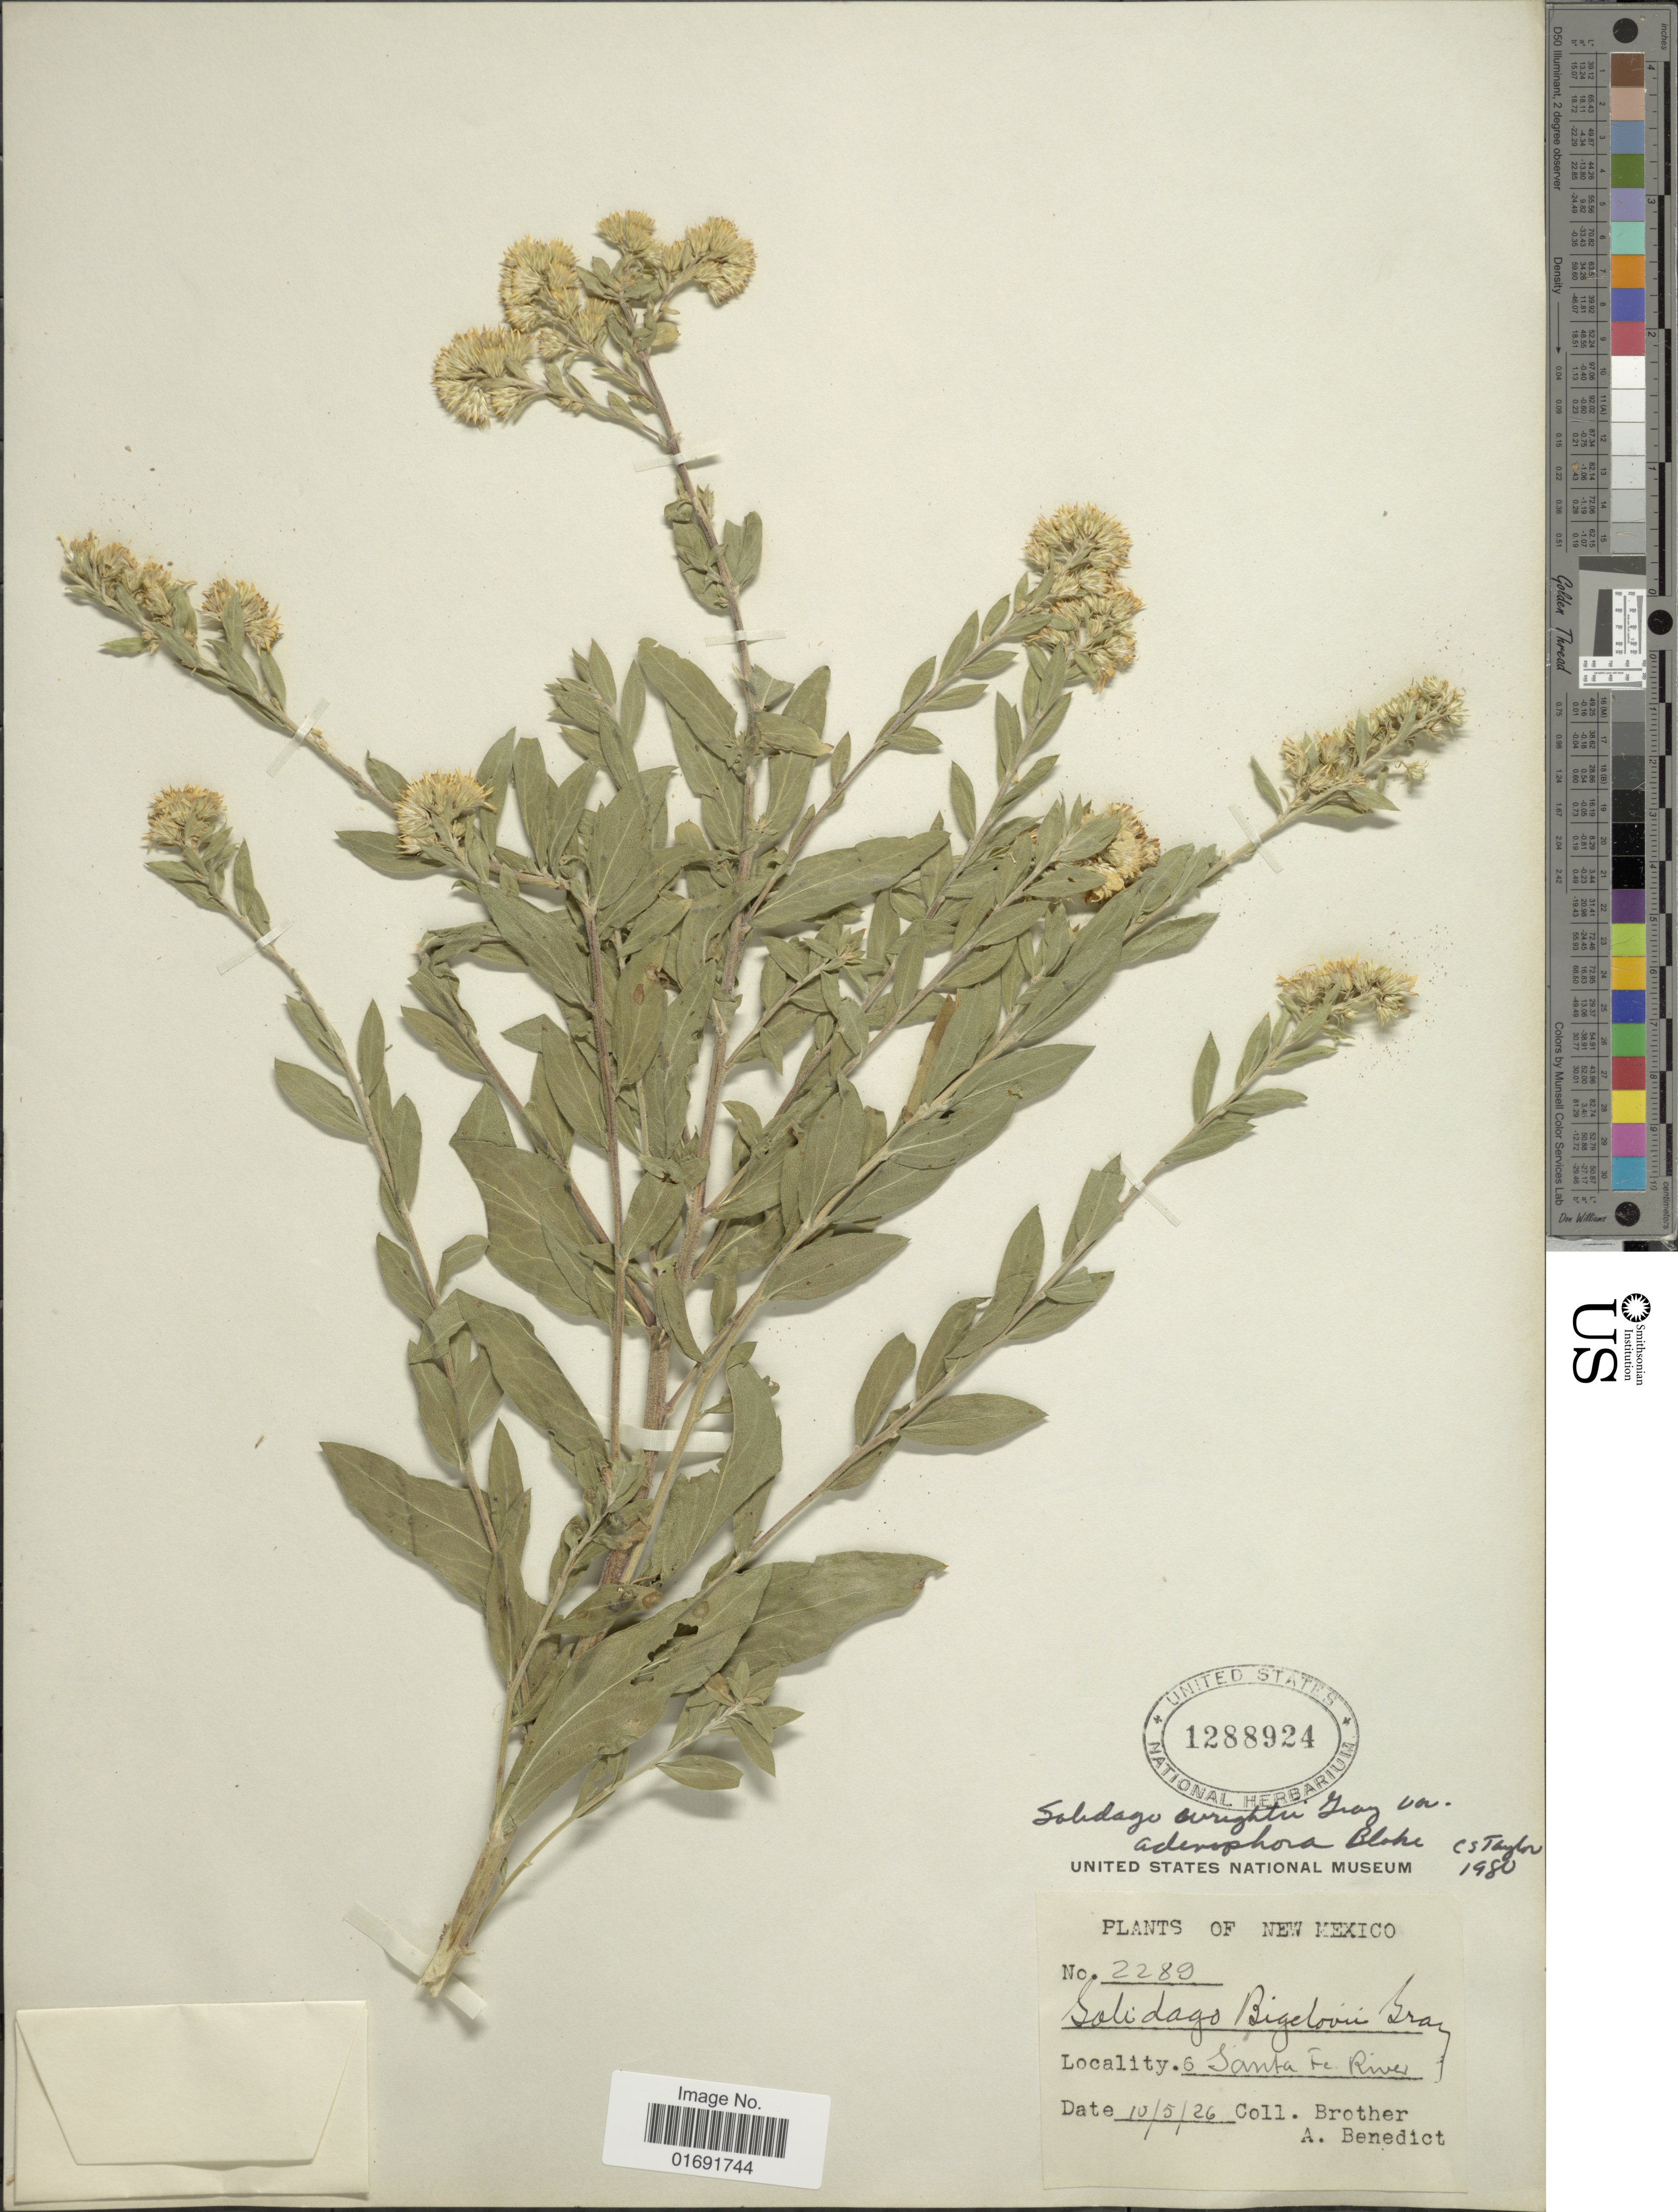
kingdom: Plantae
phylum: Tracheophyta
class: Magnoliopsida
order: Asterales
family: Asteraceae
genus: Solidago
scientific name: Solidago wrightii var. adenophora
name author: S.F. Blake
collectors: Bro. Benedict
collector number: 2289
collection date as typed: Transcribed d/m/y: 5/10/26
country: United States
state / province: New Mexico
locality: Santa Fe River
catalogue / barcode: US 1288924